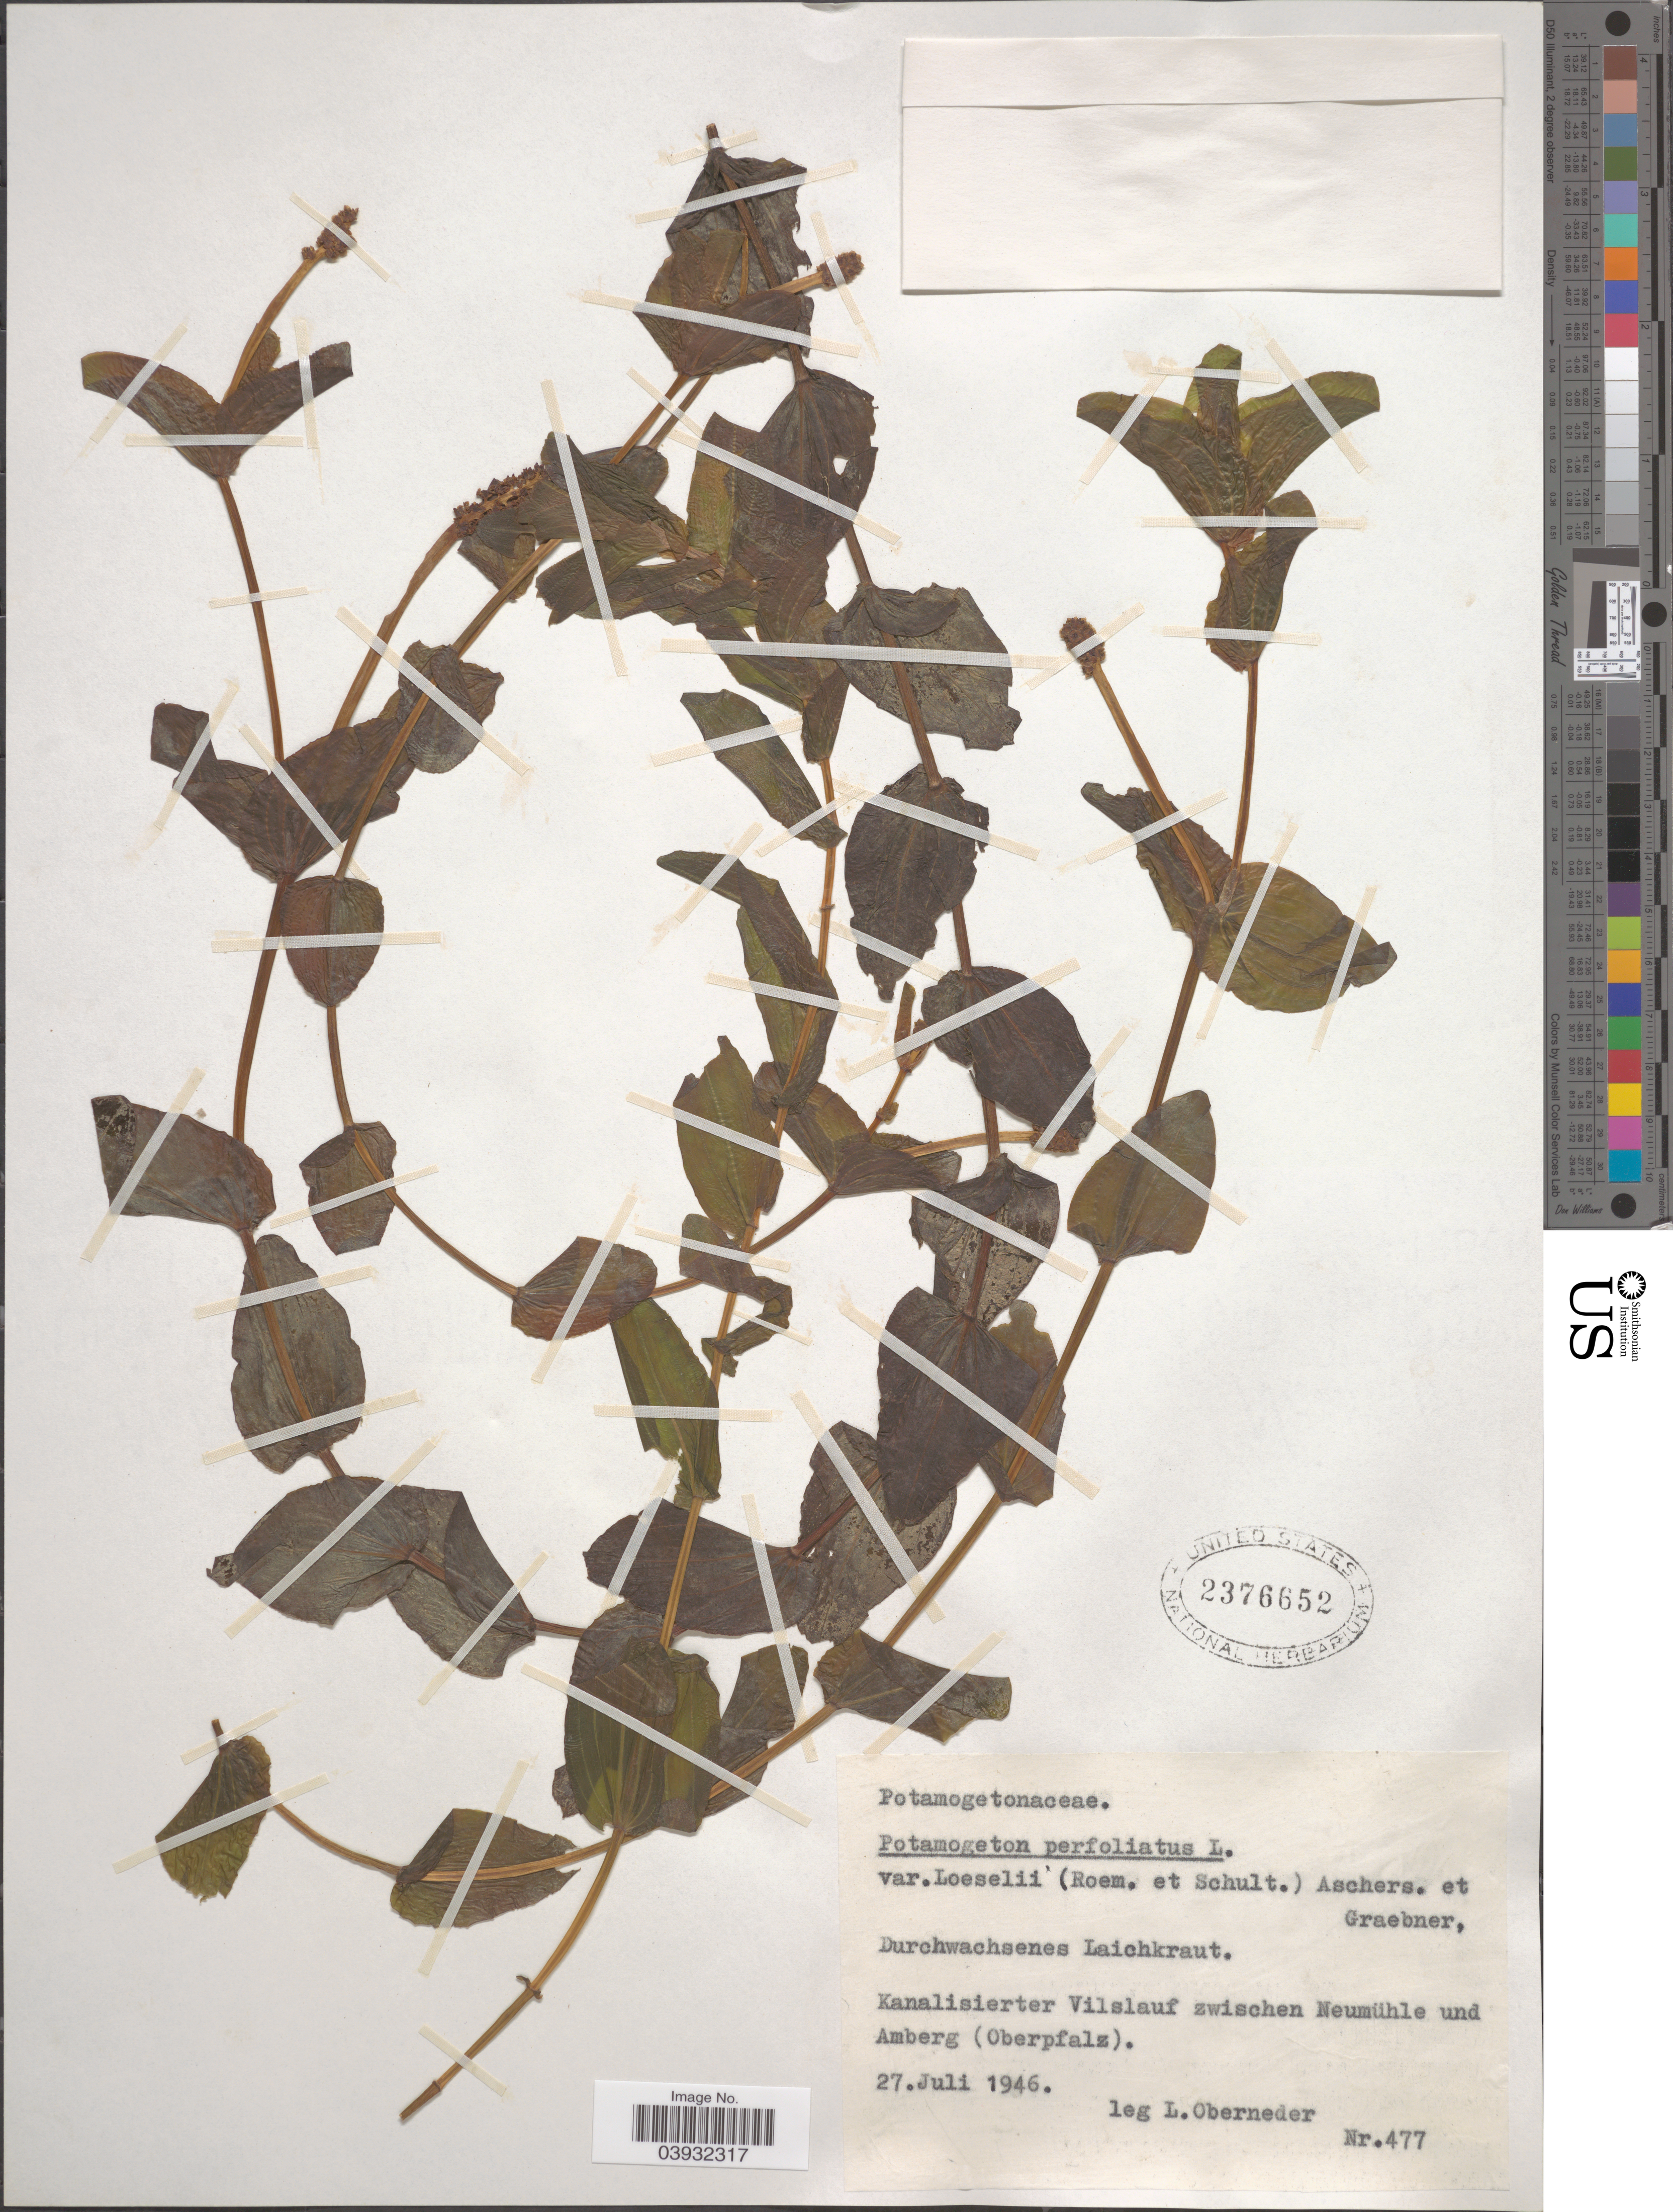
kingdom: Plantae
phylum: Tracheophyta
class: Liliopsida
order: Alismatales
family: Potamogetonaceae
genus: Potamogeton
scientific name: Potamogeton perfoliatus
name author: L.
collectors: L. Oberneder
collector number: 477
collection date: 1946-07-27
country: Germany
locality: Kanalisierter Vilslauf zwischen Neumühle und Amberg (Oberpfalz).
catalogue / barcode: US 2376652